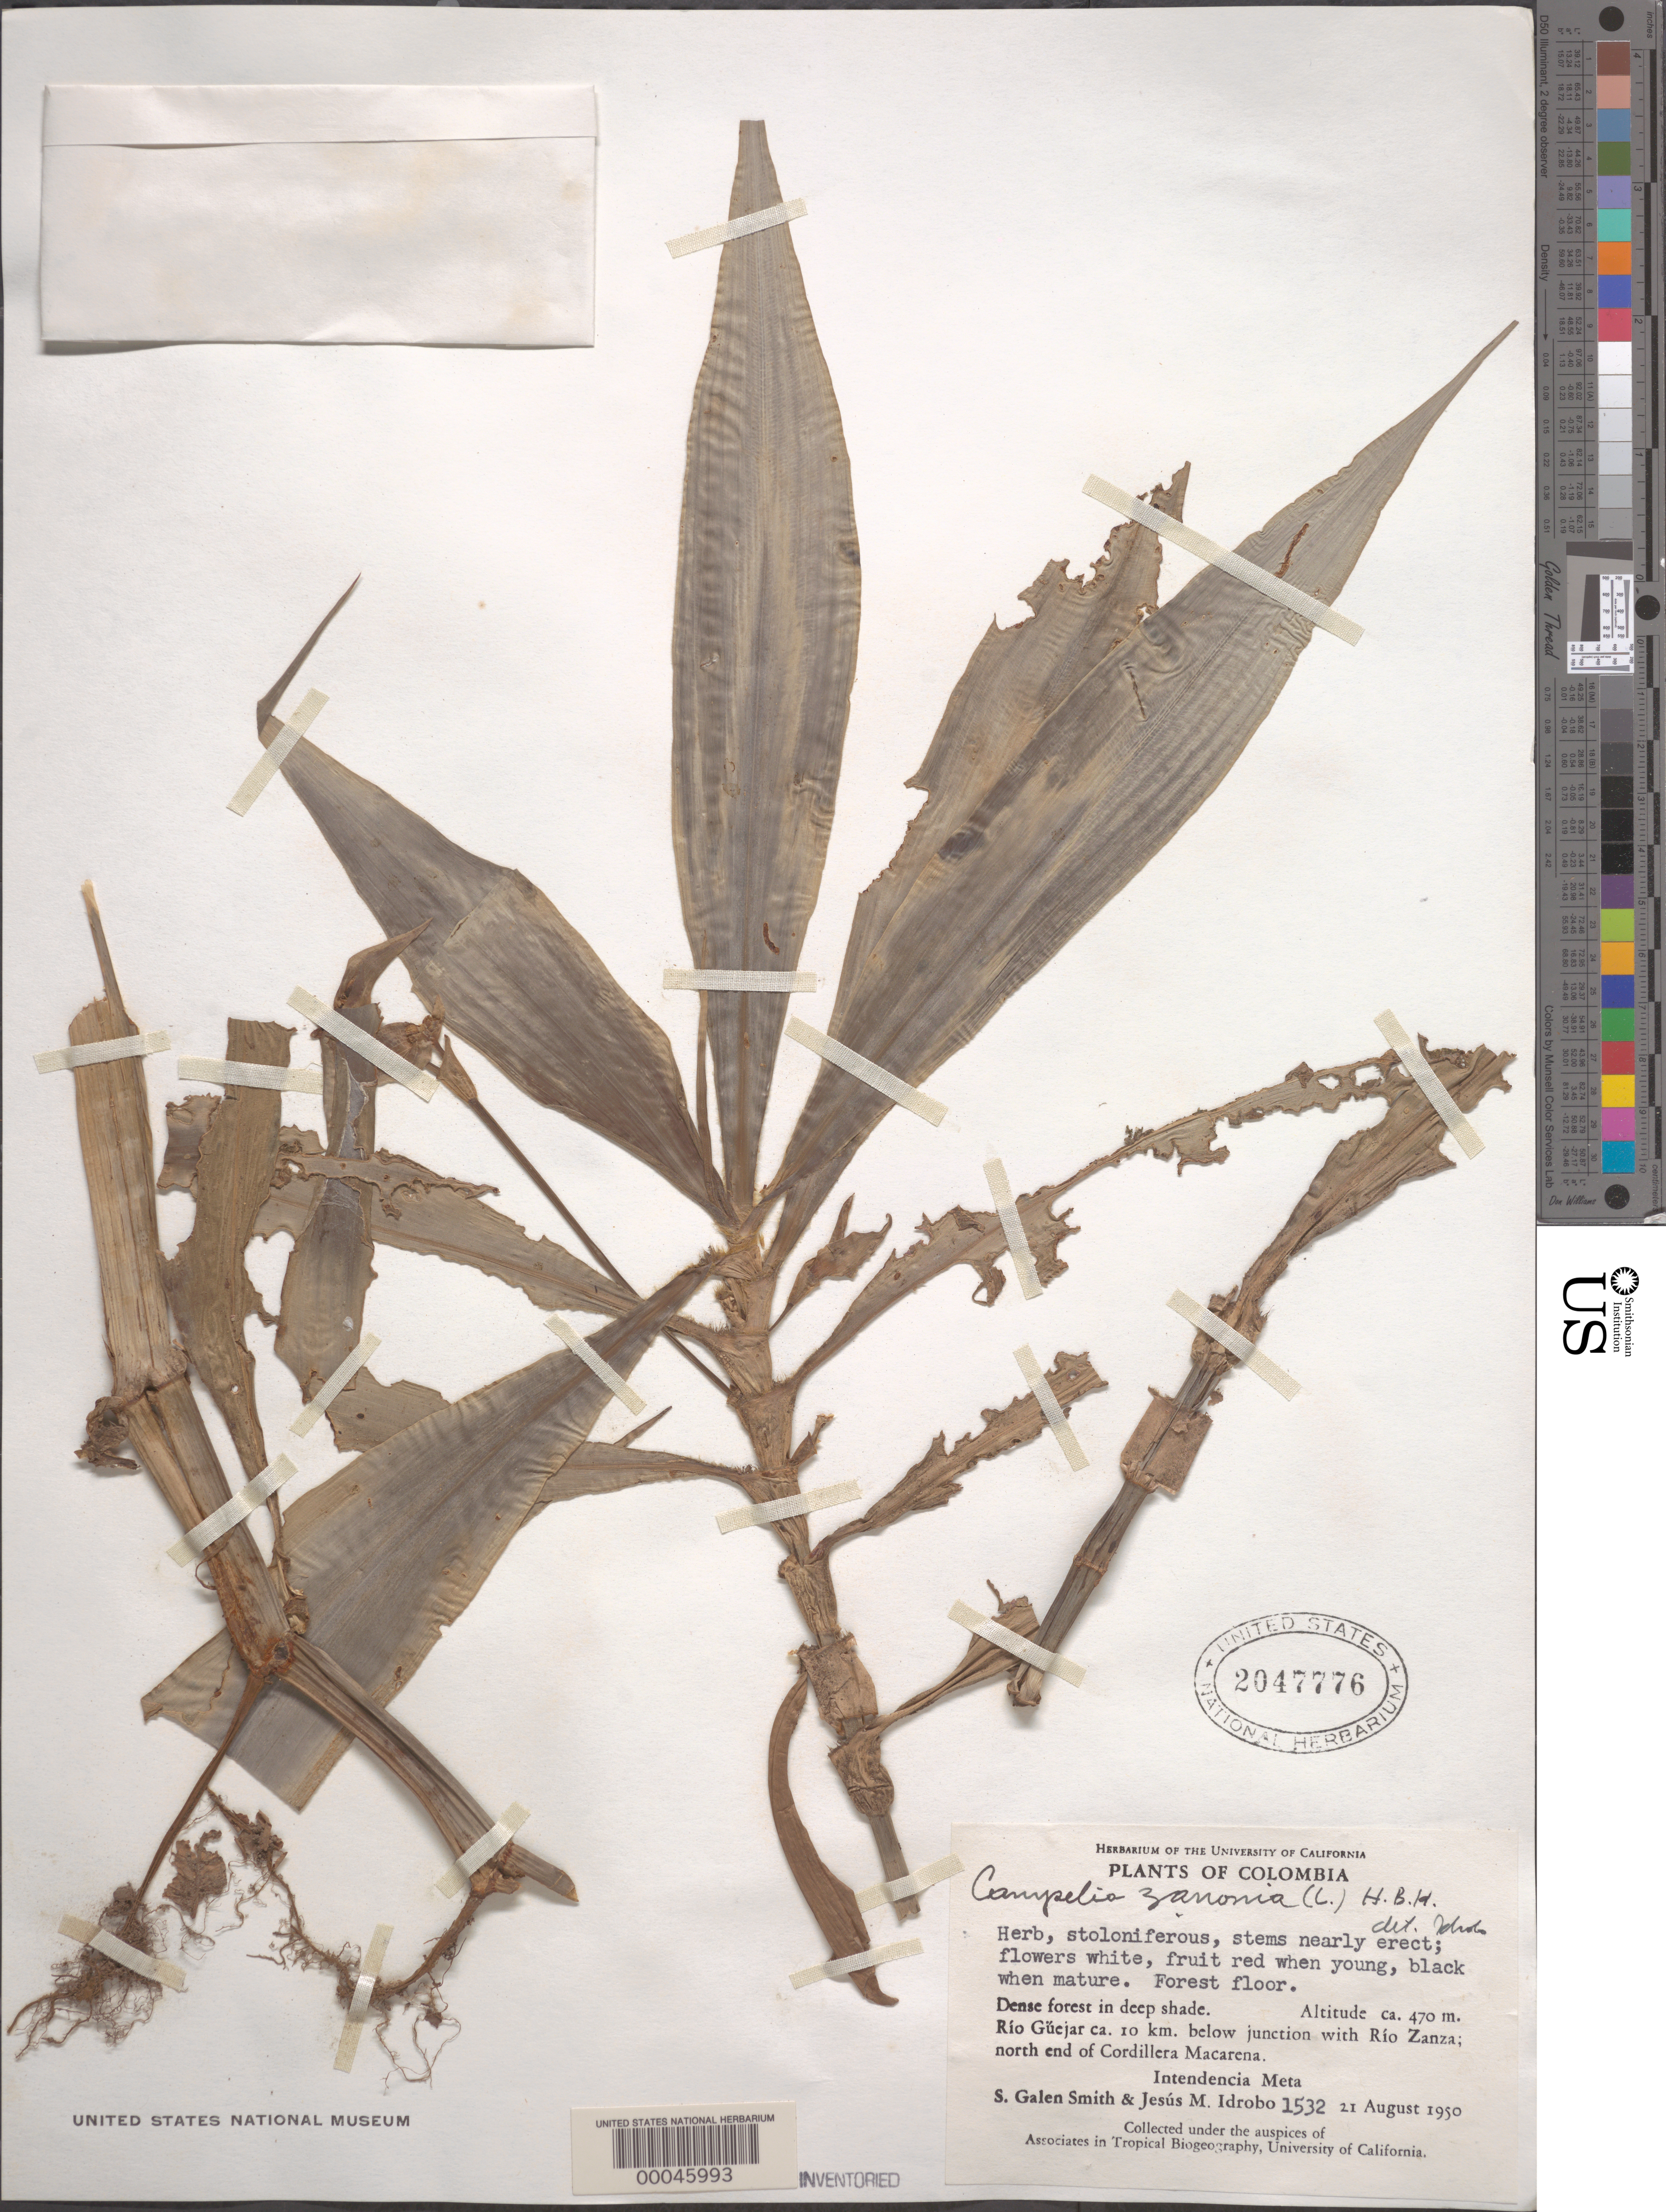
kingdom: Plantae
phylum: Tracheophyta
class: Liliopsida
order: Commelinales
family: Commelinaceae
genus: Tradescantia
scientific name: Tradescantia zanonia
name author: (L.) Sw.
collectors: S. G. Smith & J. M. Idrobo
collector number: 1532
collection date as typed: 21 Aug 1950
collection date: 1950-08-21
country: Colombia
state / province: Meta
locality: Rio Guejar, below junction with Rio Zanza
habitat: Dense forest floor; shade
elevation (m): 470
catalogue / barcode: US 2047776